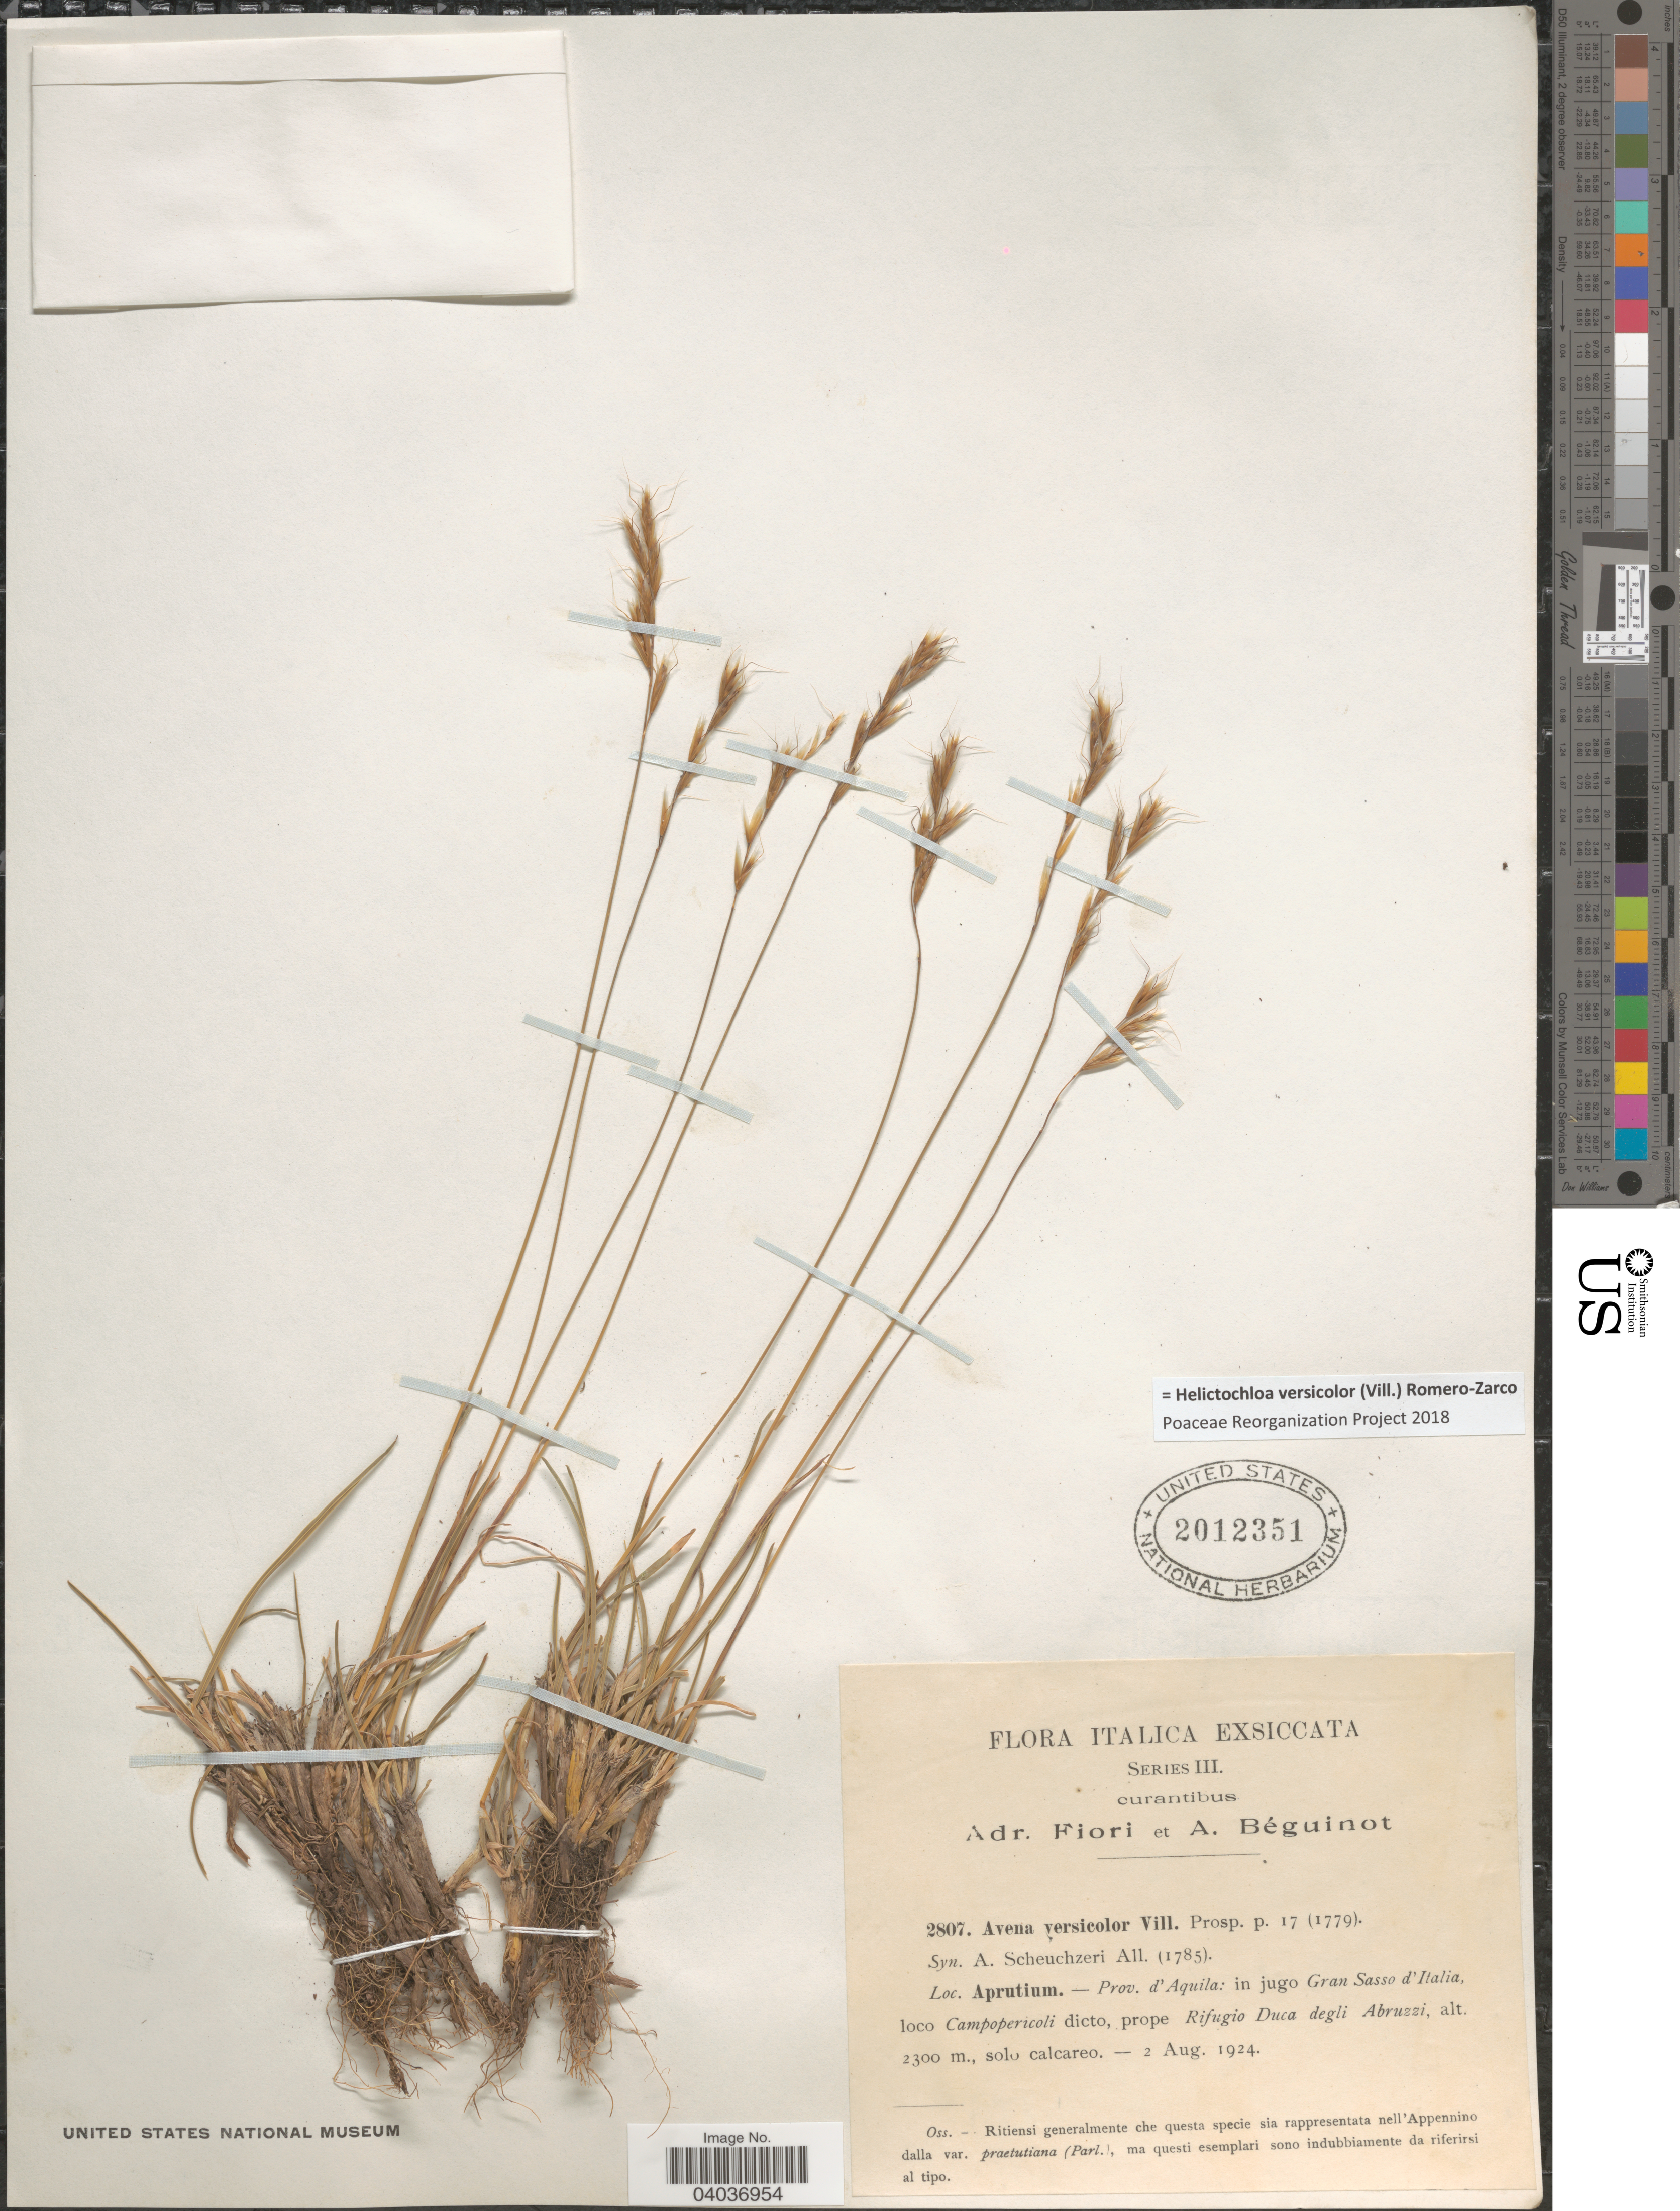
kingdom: Plantae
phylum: Tracheophyta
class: Liliopsida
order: Poales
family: Poaceae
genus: Helictochloa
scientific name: Helictochloa versicolor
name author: (Vill.) Romero Zarco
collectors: A. Béguinot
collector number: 2807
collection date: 1924-08-02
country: Italy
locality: Italica. Aprutium. - Prov. d' Aquila: in jugo Gran Sasso d' Italia, loco Campopercicoli dicto, prope Rifugio Duca degli Abruzzi.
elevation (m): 2300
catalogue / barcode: US 2012351